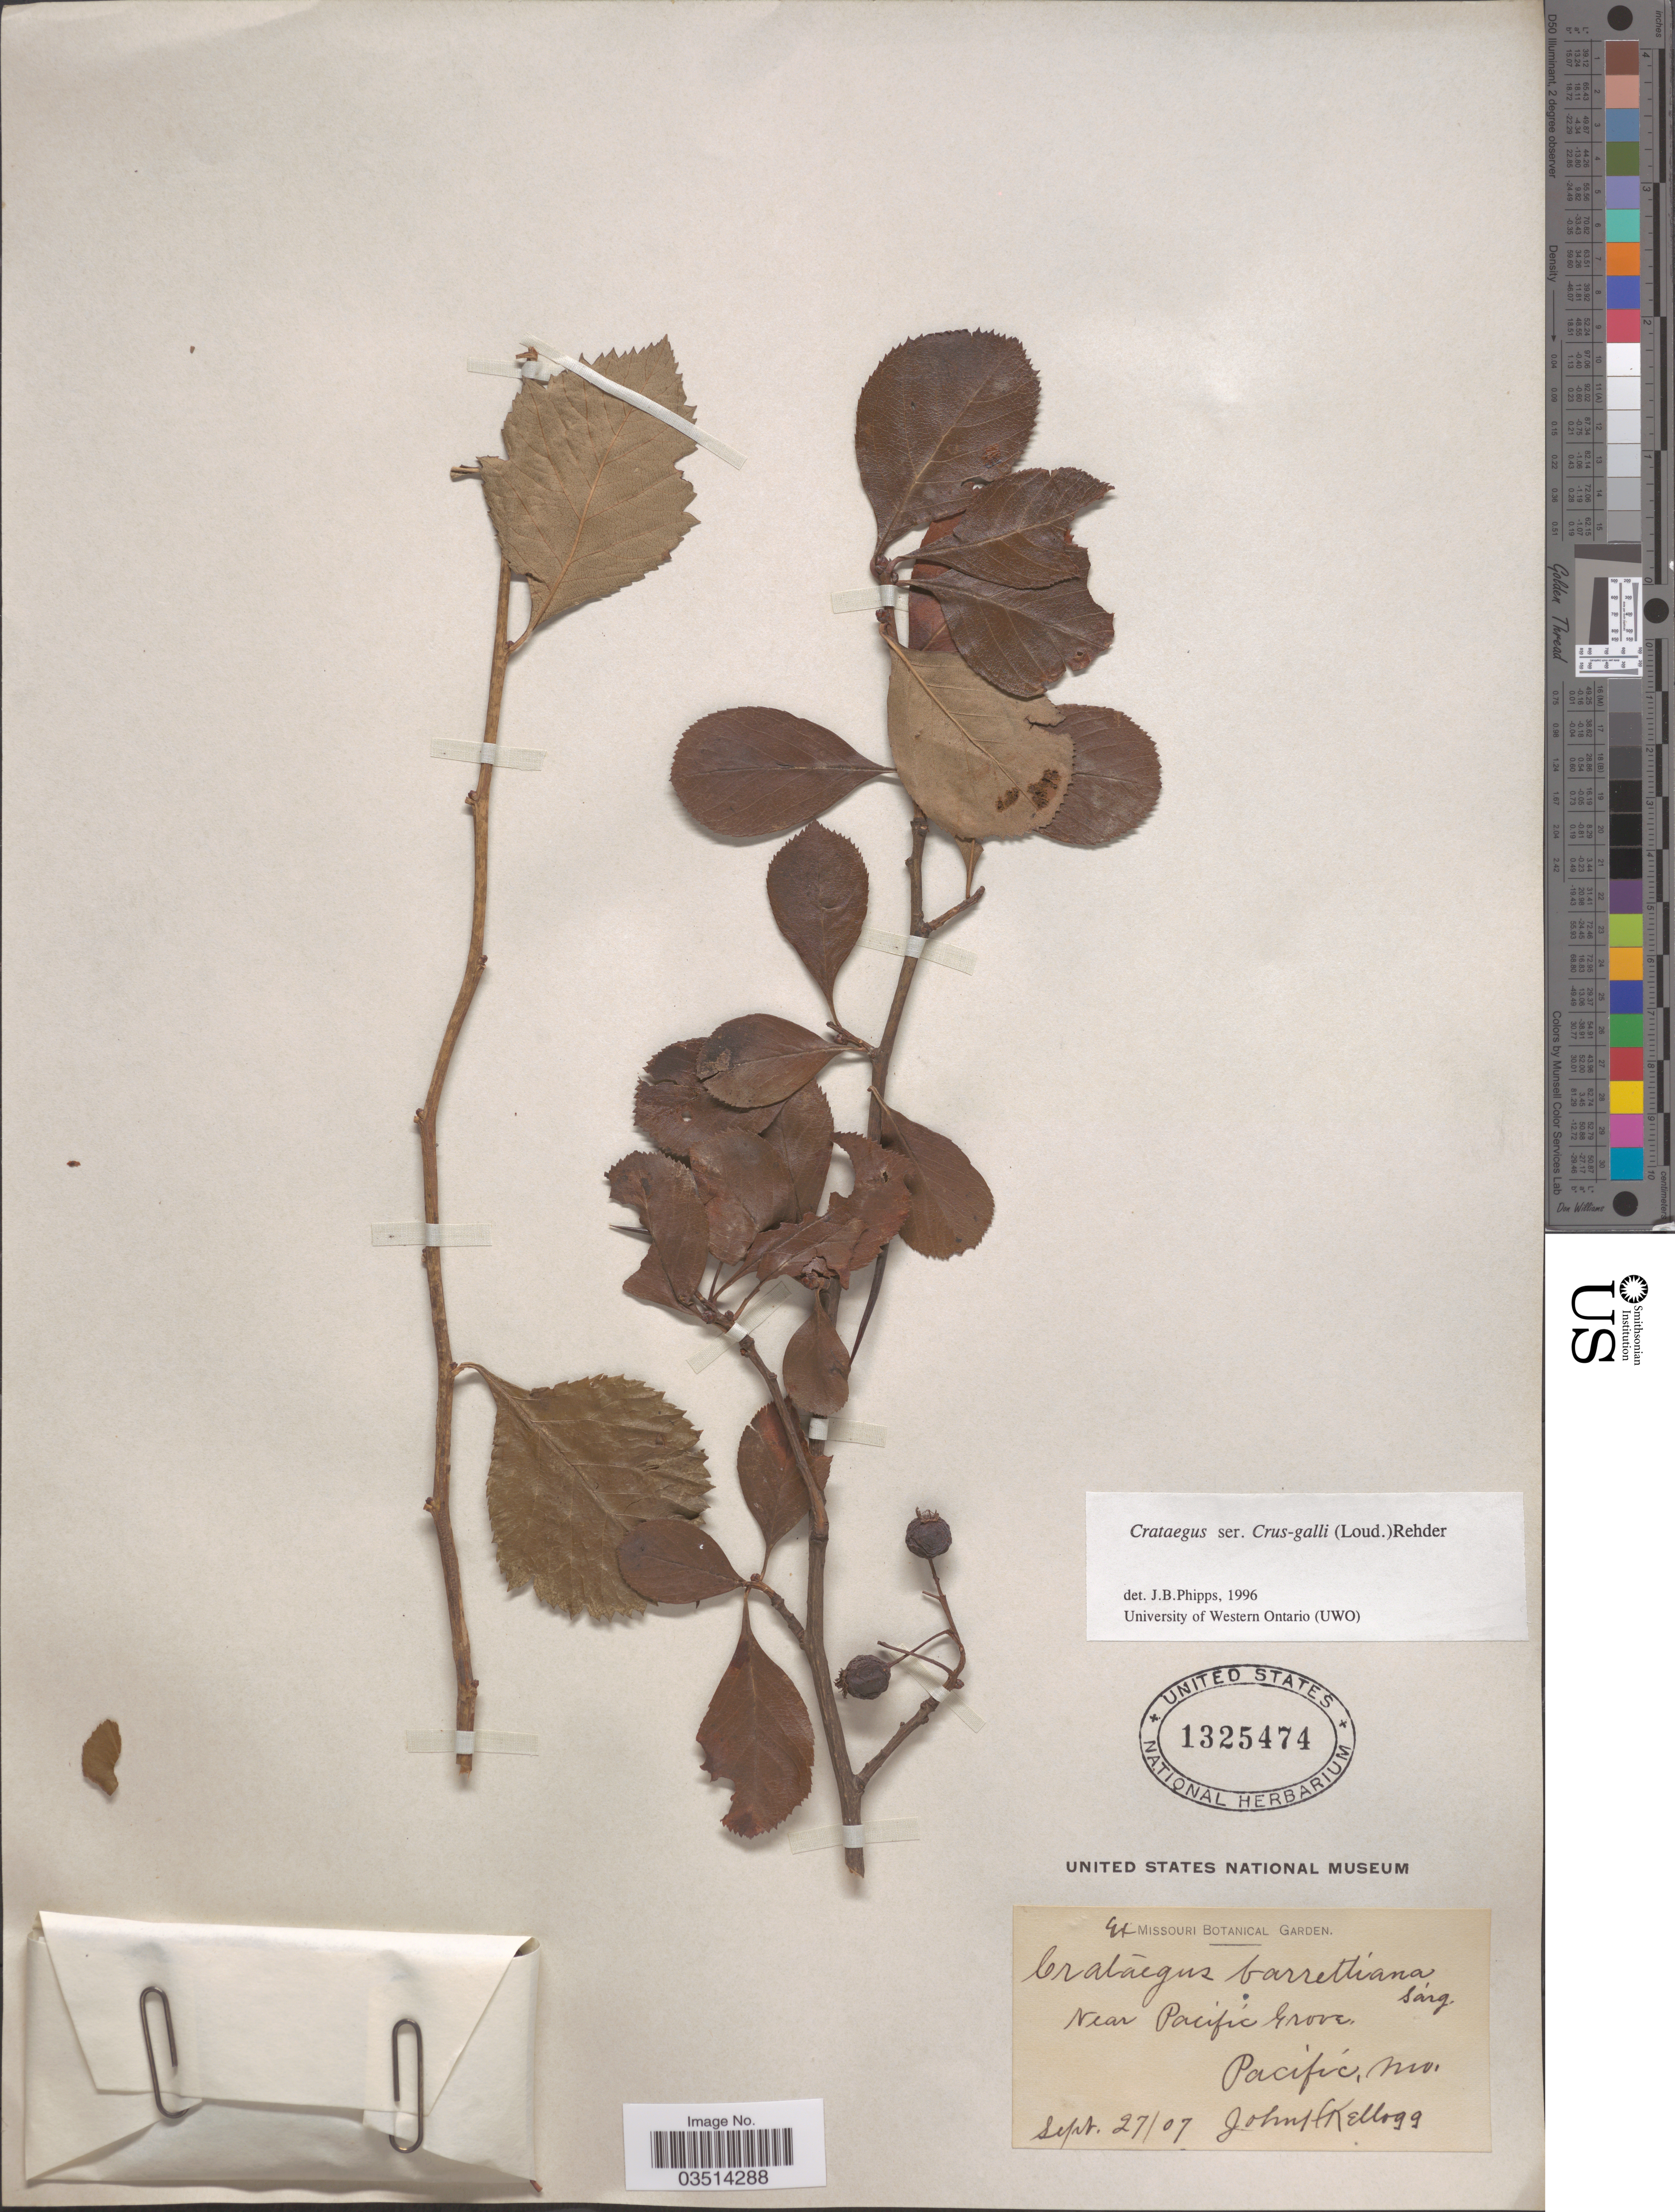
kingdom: Plantae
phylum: Tracheophyta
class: Magnoliopsida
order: Rosales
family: Rosaceae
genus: Crataegus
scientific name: Crataegus crus-galli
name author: L.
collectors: J. H. Kellogg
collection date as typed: Transcribed d/m/y: 27/9/7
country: United States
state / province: Missouri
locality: Near Pacific Grove. Pacific.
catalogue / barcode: US 1325474